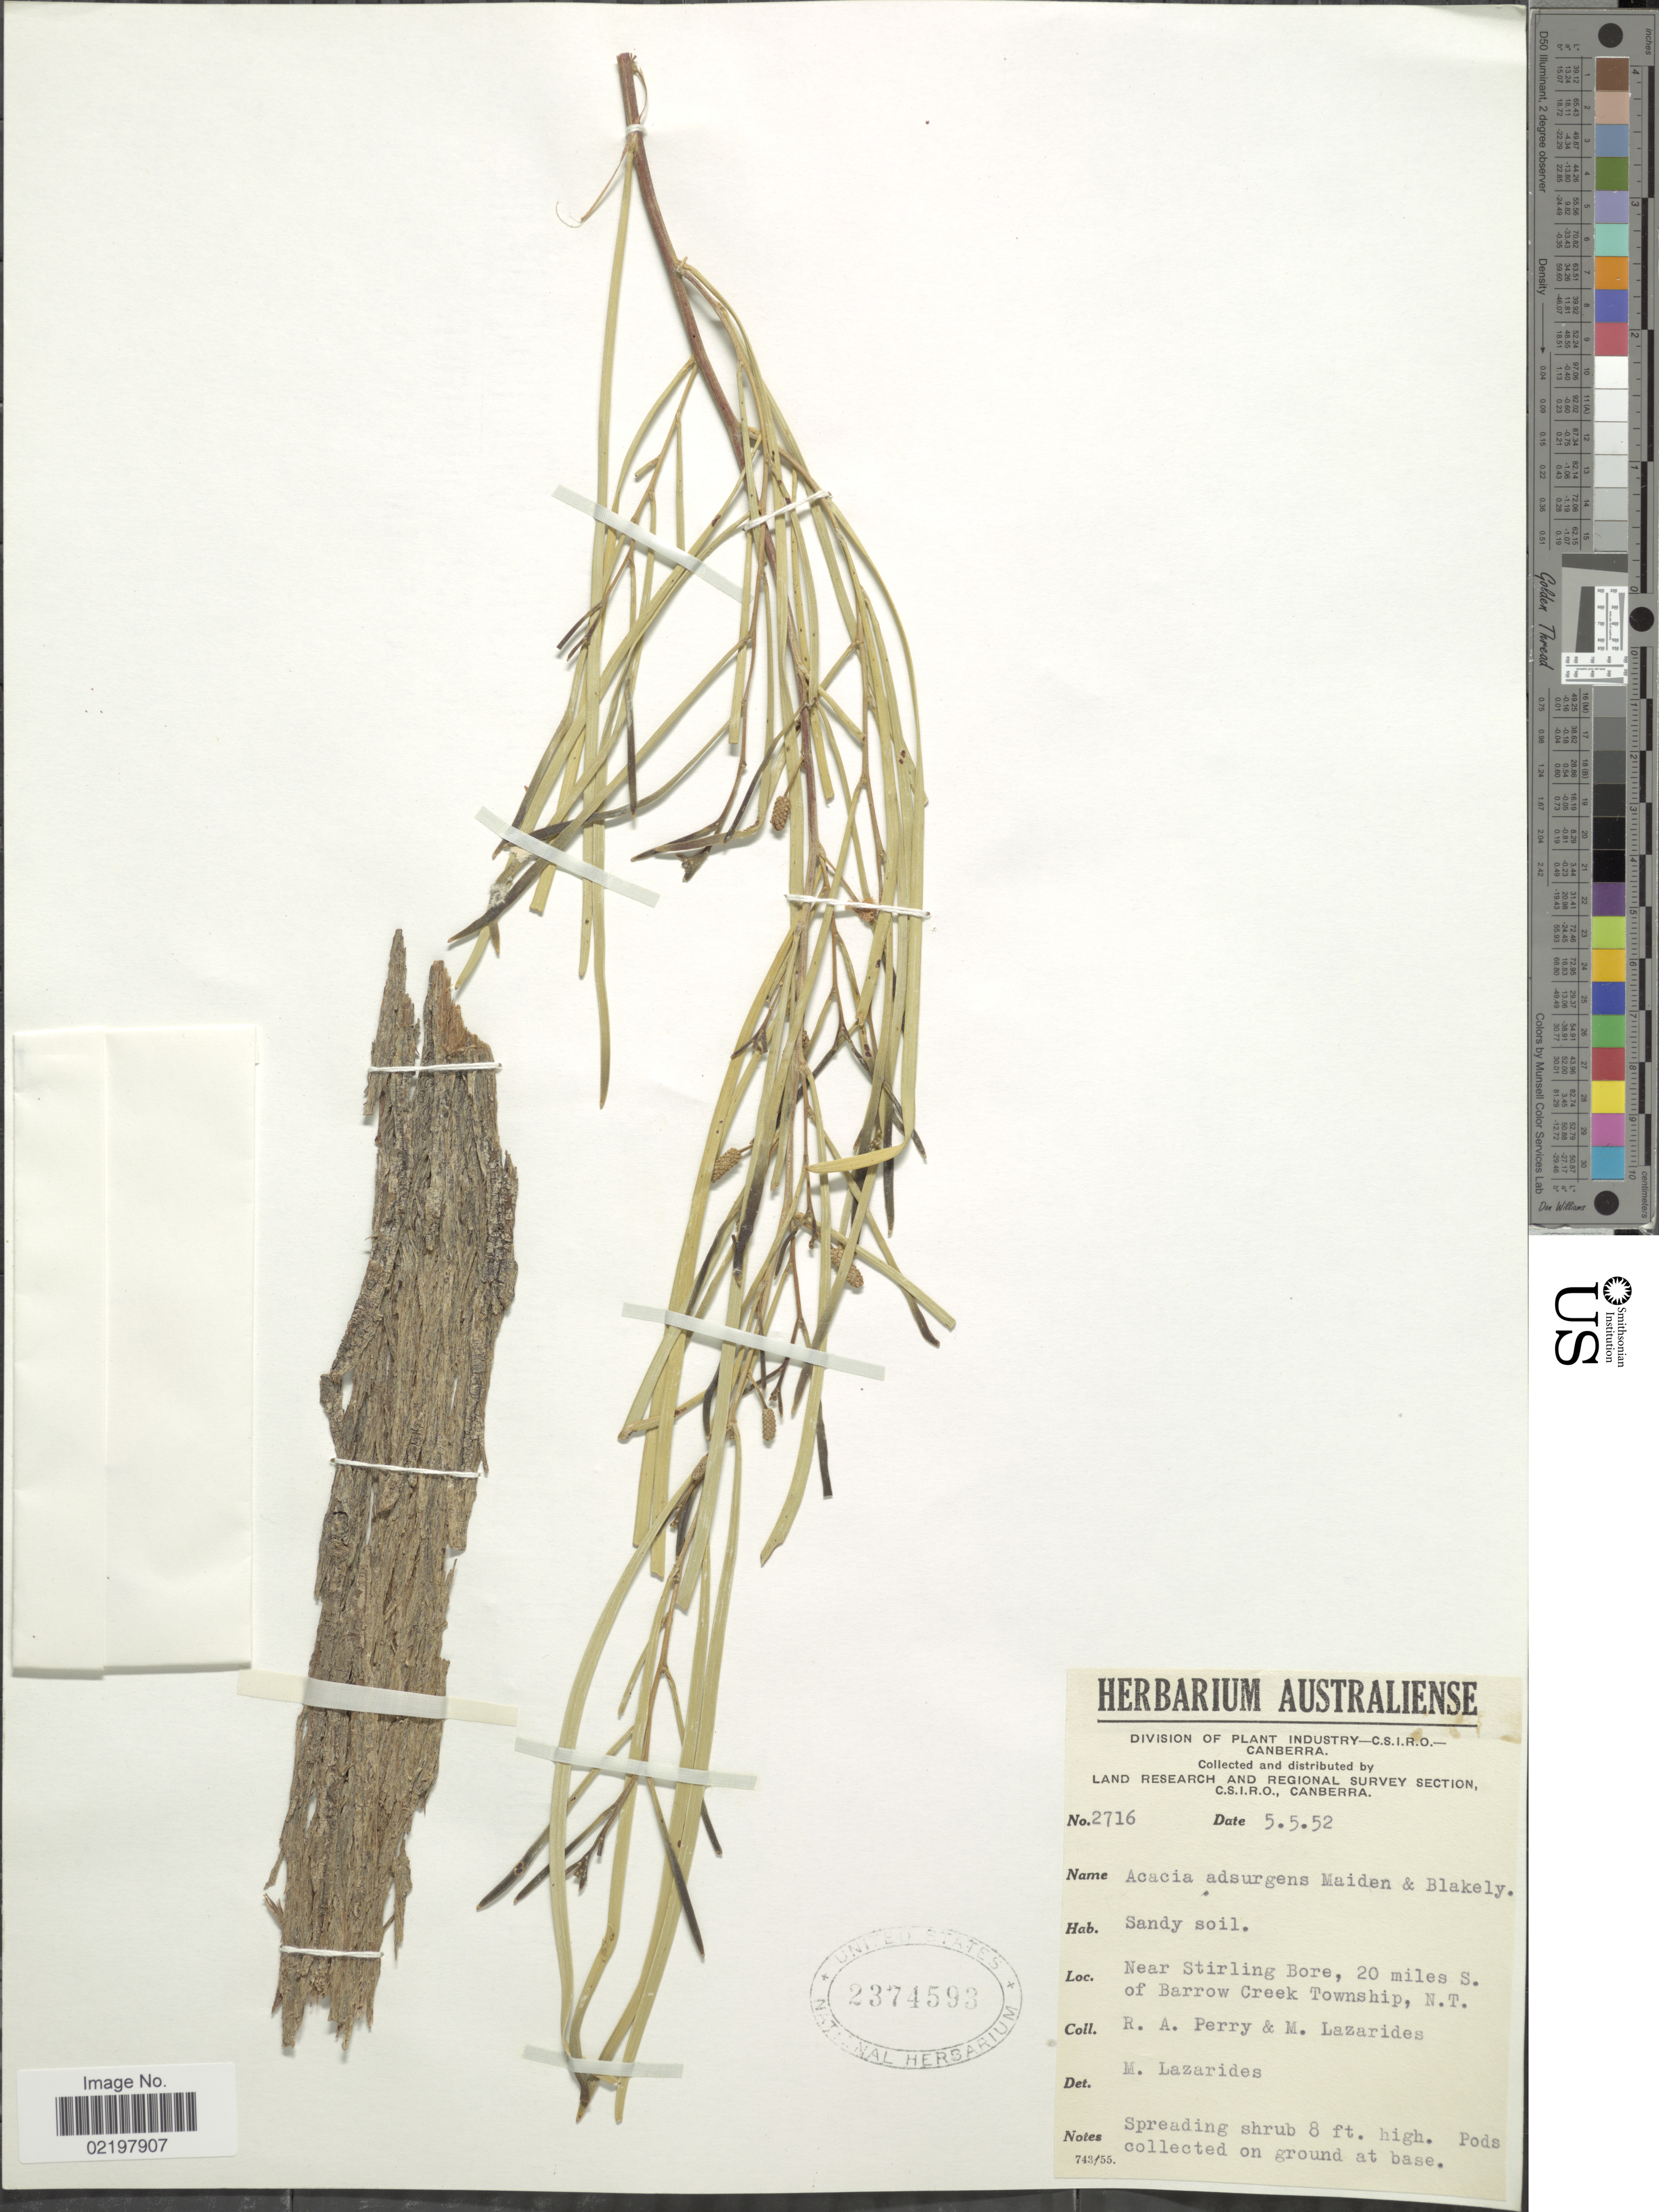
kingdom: Plantae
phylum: Tracheophyta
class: Magnoliopsida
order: Fabales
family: Fabaceae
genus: Acacia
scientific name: Acacia adsurgens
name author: Maiden & Blakeley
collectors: M. Lazarides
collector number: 2716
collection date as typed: Transcribed d/m/y: 5/5/52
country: Australia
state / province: Northern Territory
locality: Near Stirling Bore, 20 miles S. of Barrow Creek Township, N. T.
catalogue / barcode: US 2374593